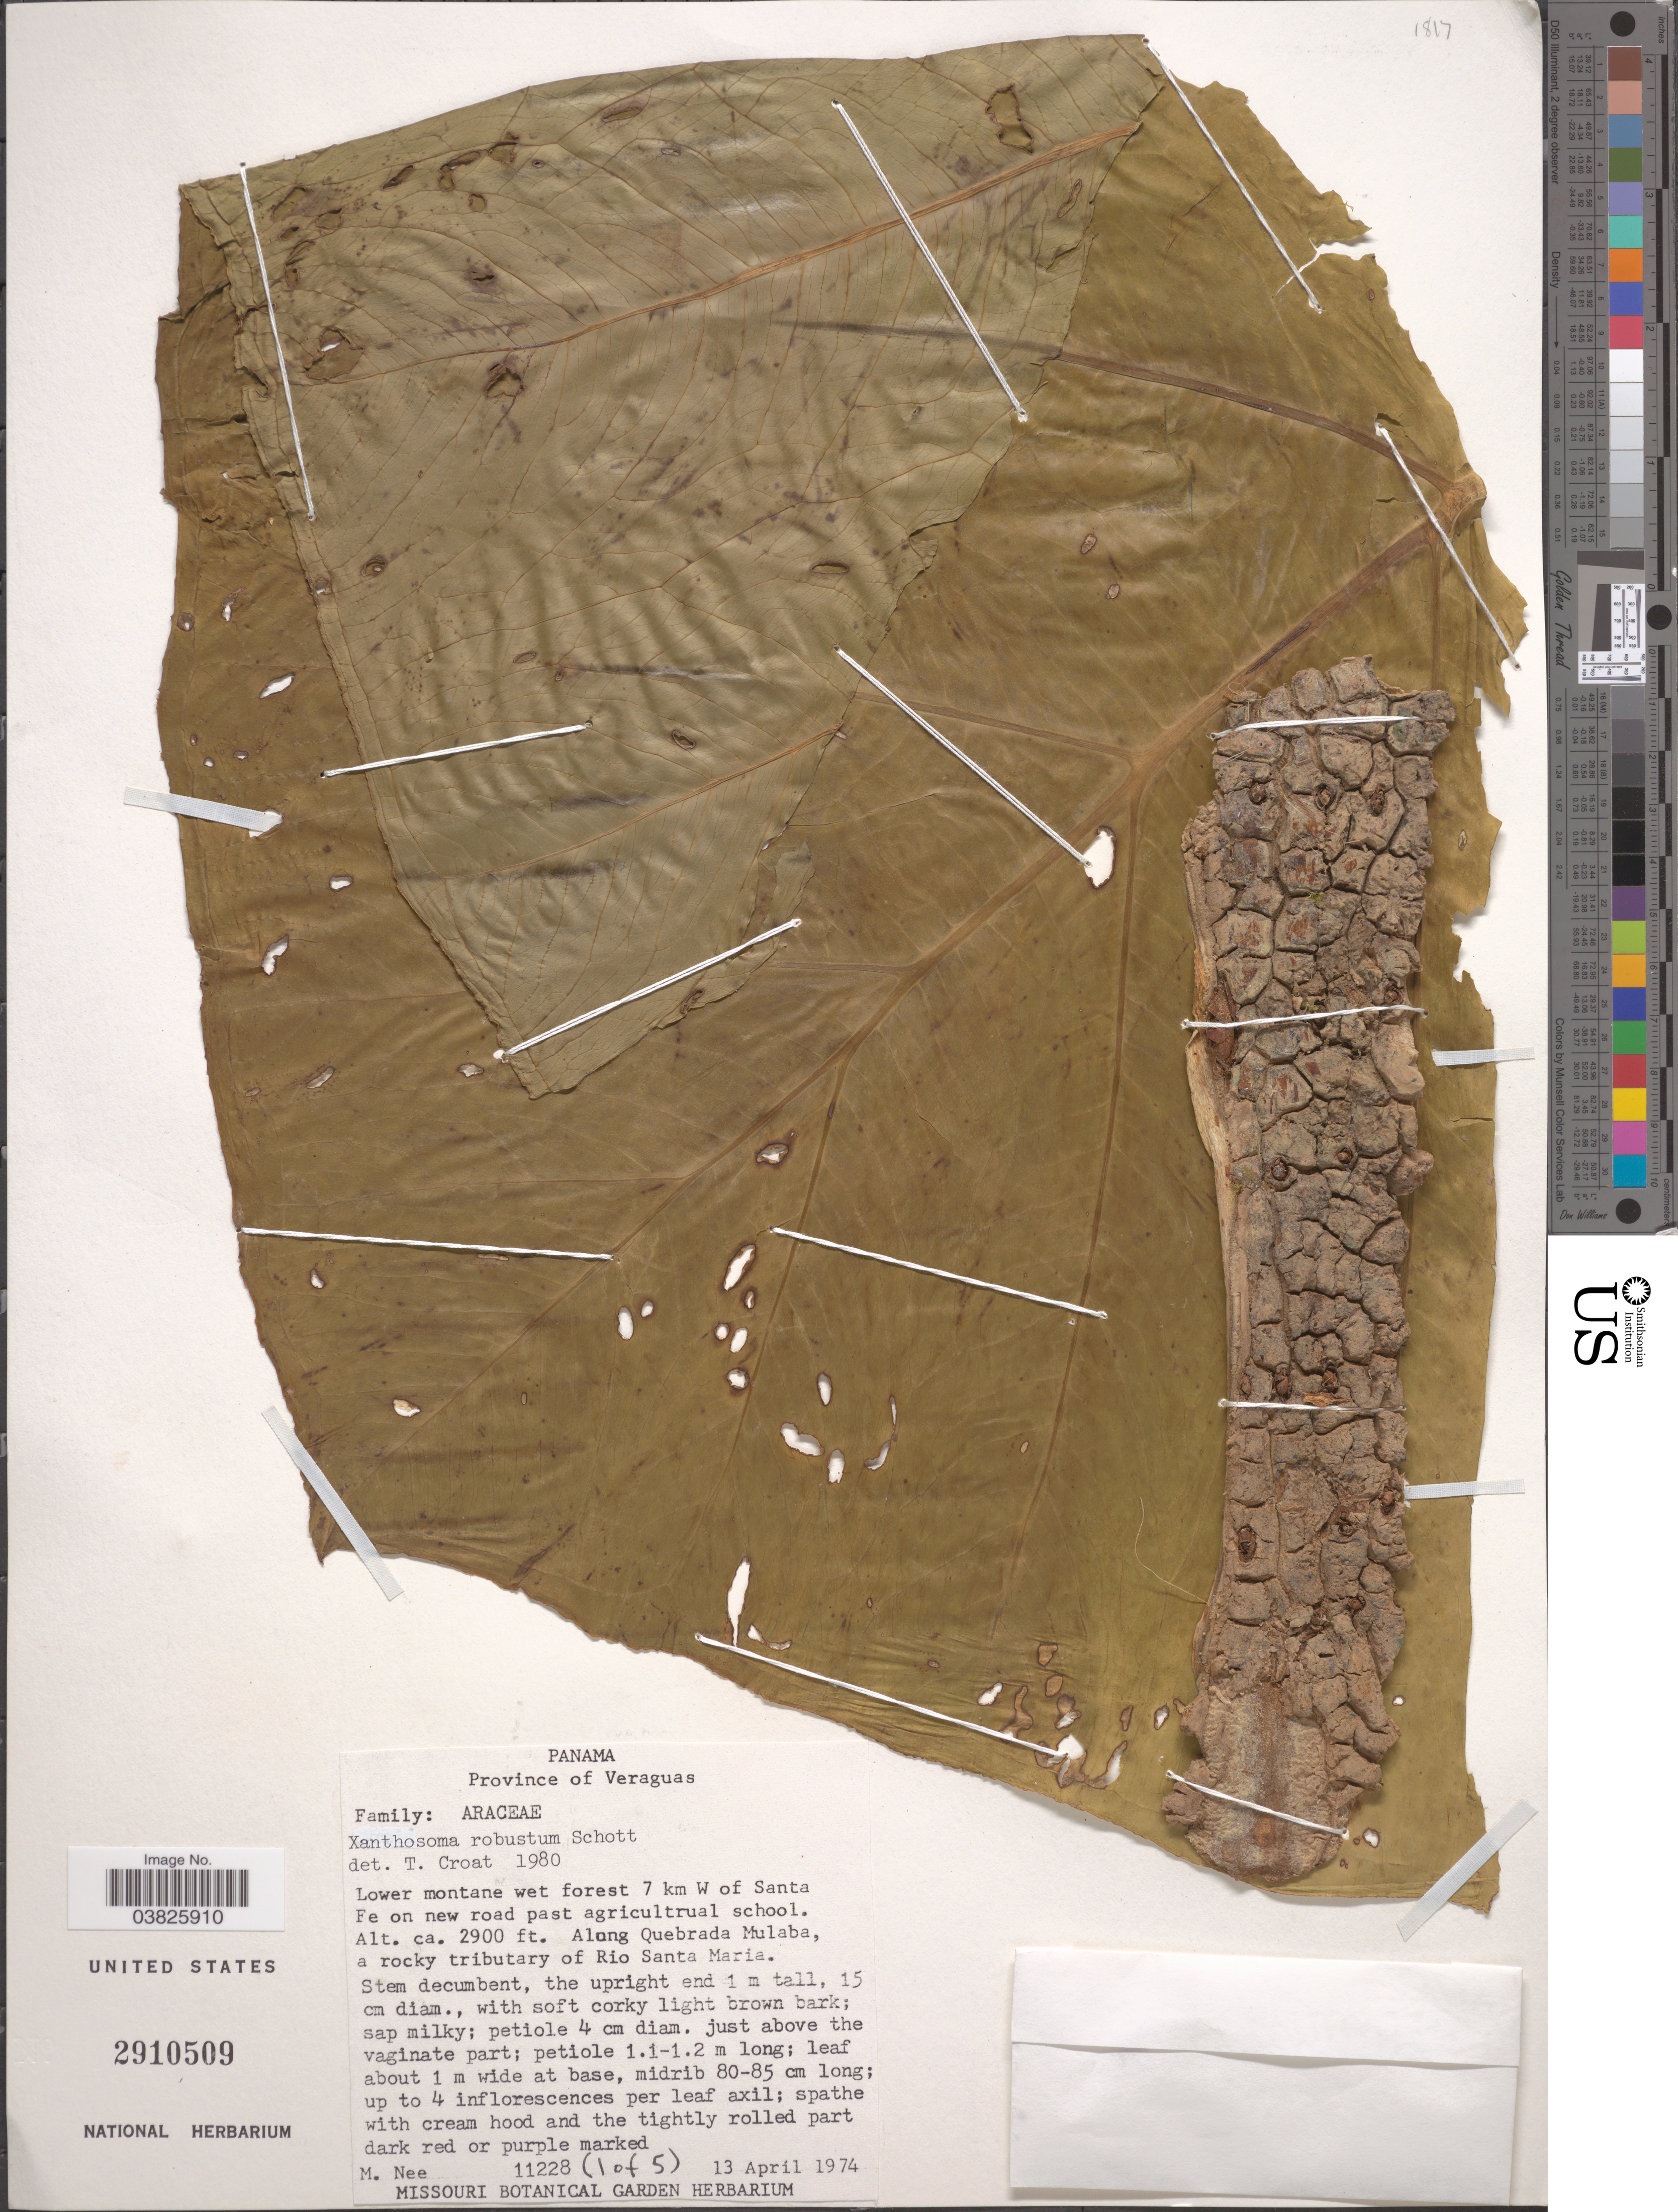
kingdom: Plantae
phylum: Tracheophyta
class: Liliopsida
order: Alismatales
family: Araceae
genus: Xanthosoma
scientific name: Xanthosoma robustum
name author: Schott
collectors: M. Nee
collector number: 11228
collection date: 1974-04-13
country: Panama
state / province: Veraguas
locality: Lower montane wet forest 7 km W of Santa Fe on new road past agricultrual school. Along Quebrada Mulaba, a rocky tributary of Rio Santa Maria.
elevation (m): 884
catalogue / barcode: US 2910509